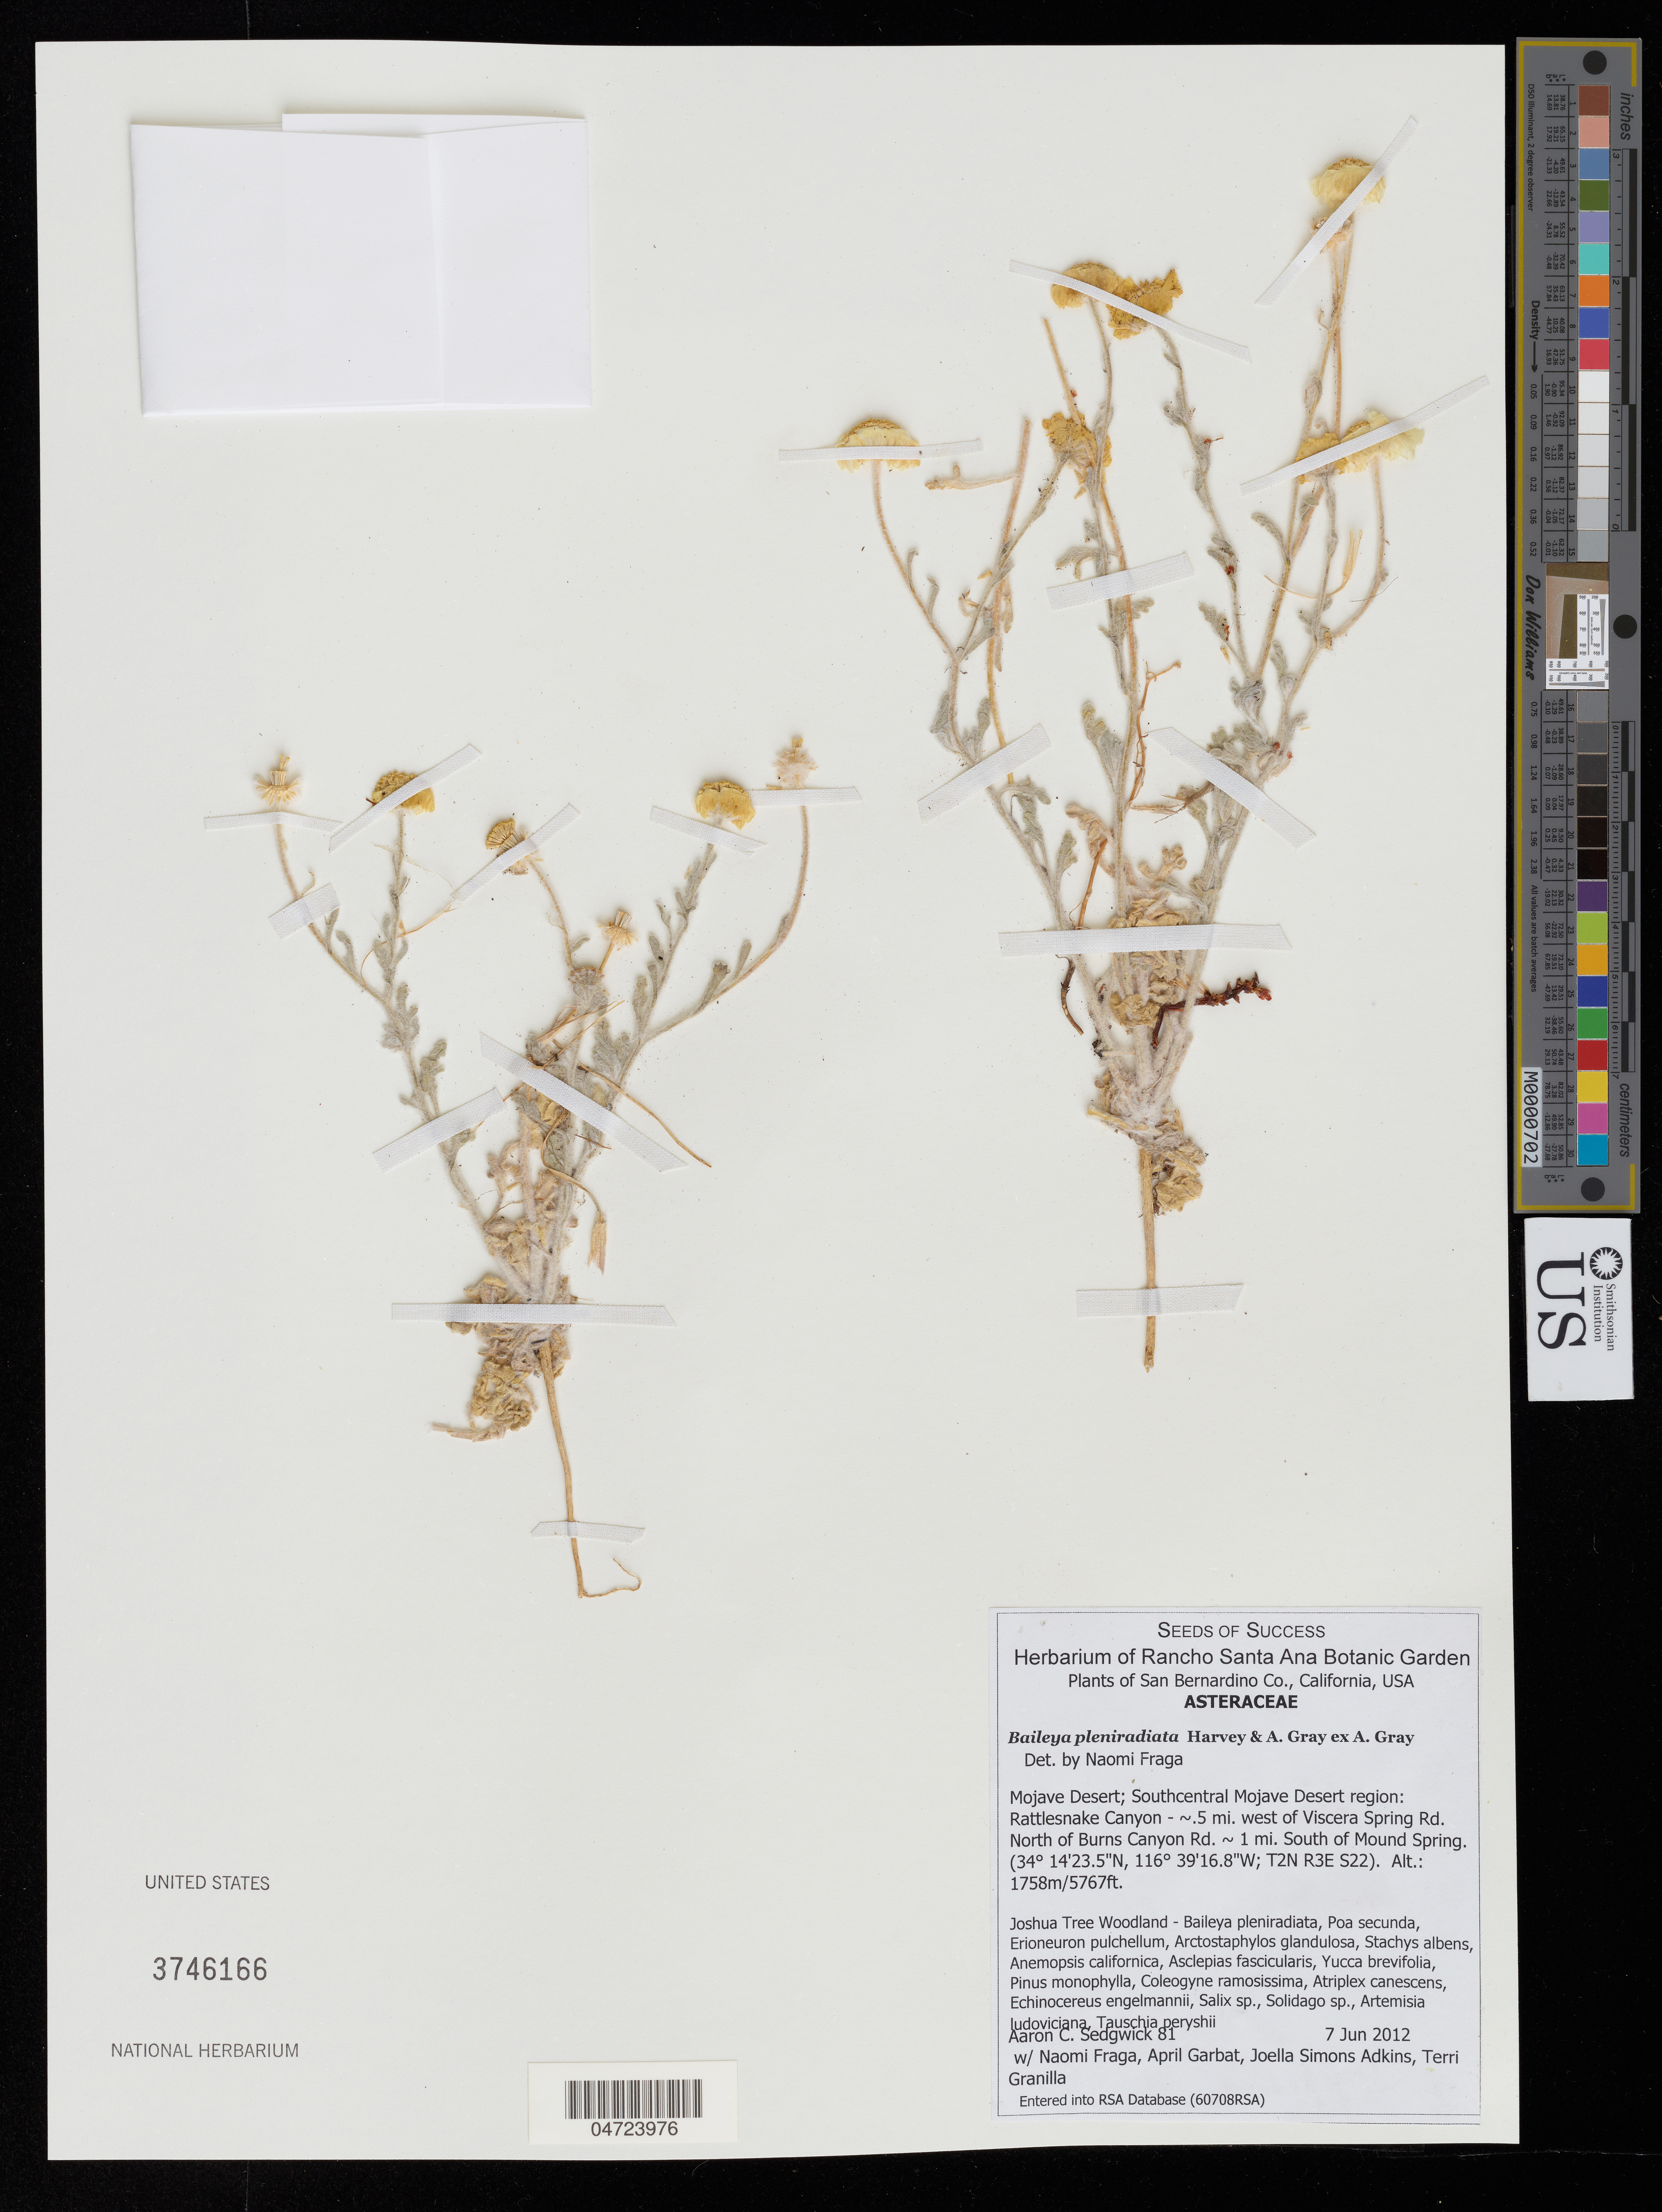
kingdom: Plantae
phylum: Tracheophyta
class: Magnoliopsida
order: Asterales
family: Asteraceae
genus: Baileya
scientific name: Baileya pleniradiata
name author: Harv. & A. Gray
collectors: A. Sedgwick, N. Fraga, A. Garbat, J. Simons-Adkins & T. Granilla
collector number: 81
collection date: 2012-06-07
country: United States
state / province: California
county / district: San Bernardino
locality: San Bernardino Co. Mojave Desert; Southcentral Mojave Desert region: Rattlesnake Canyon - ~.5 mi. west of Viscera Spring Rd. North of Burns Canyon Rd. ~ 1 mi. South of Mound Spring.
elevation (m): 1758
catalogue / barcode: US 3746166